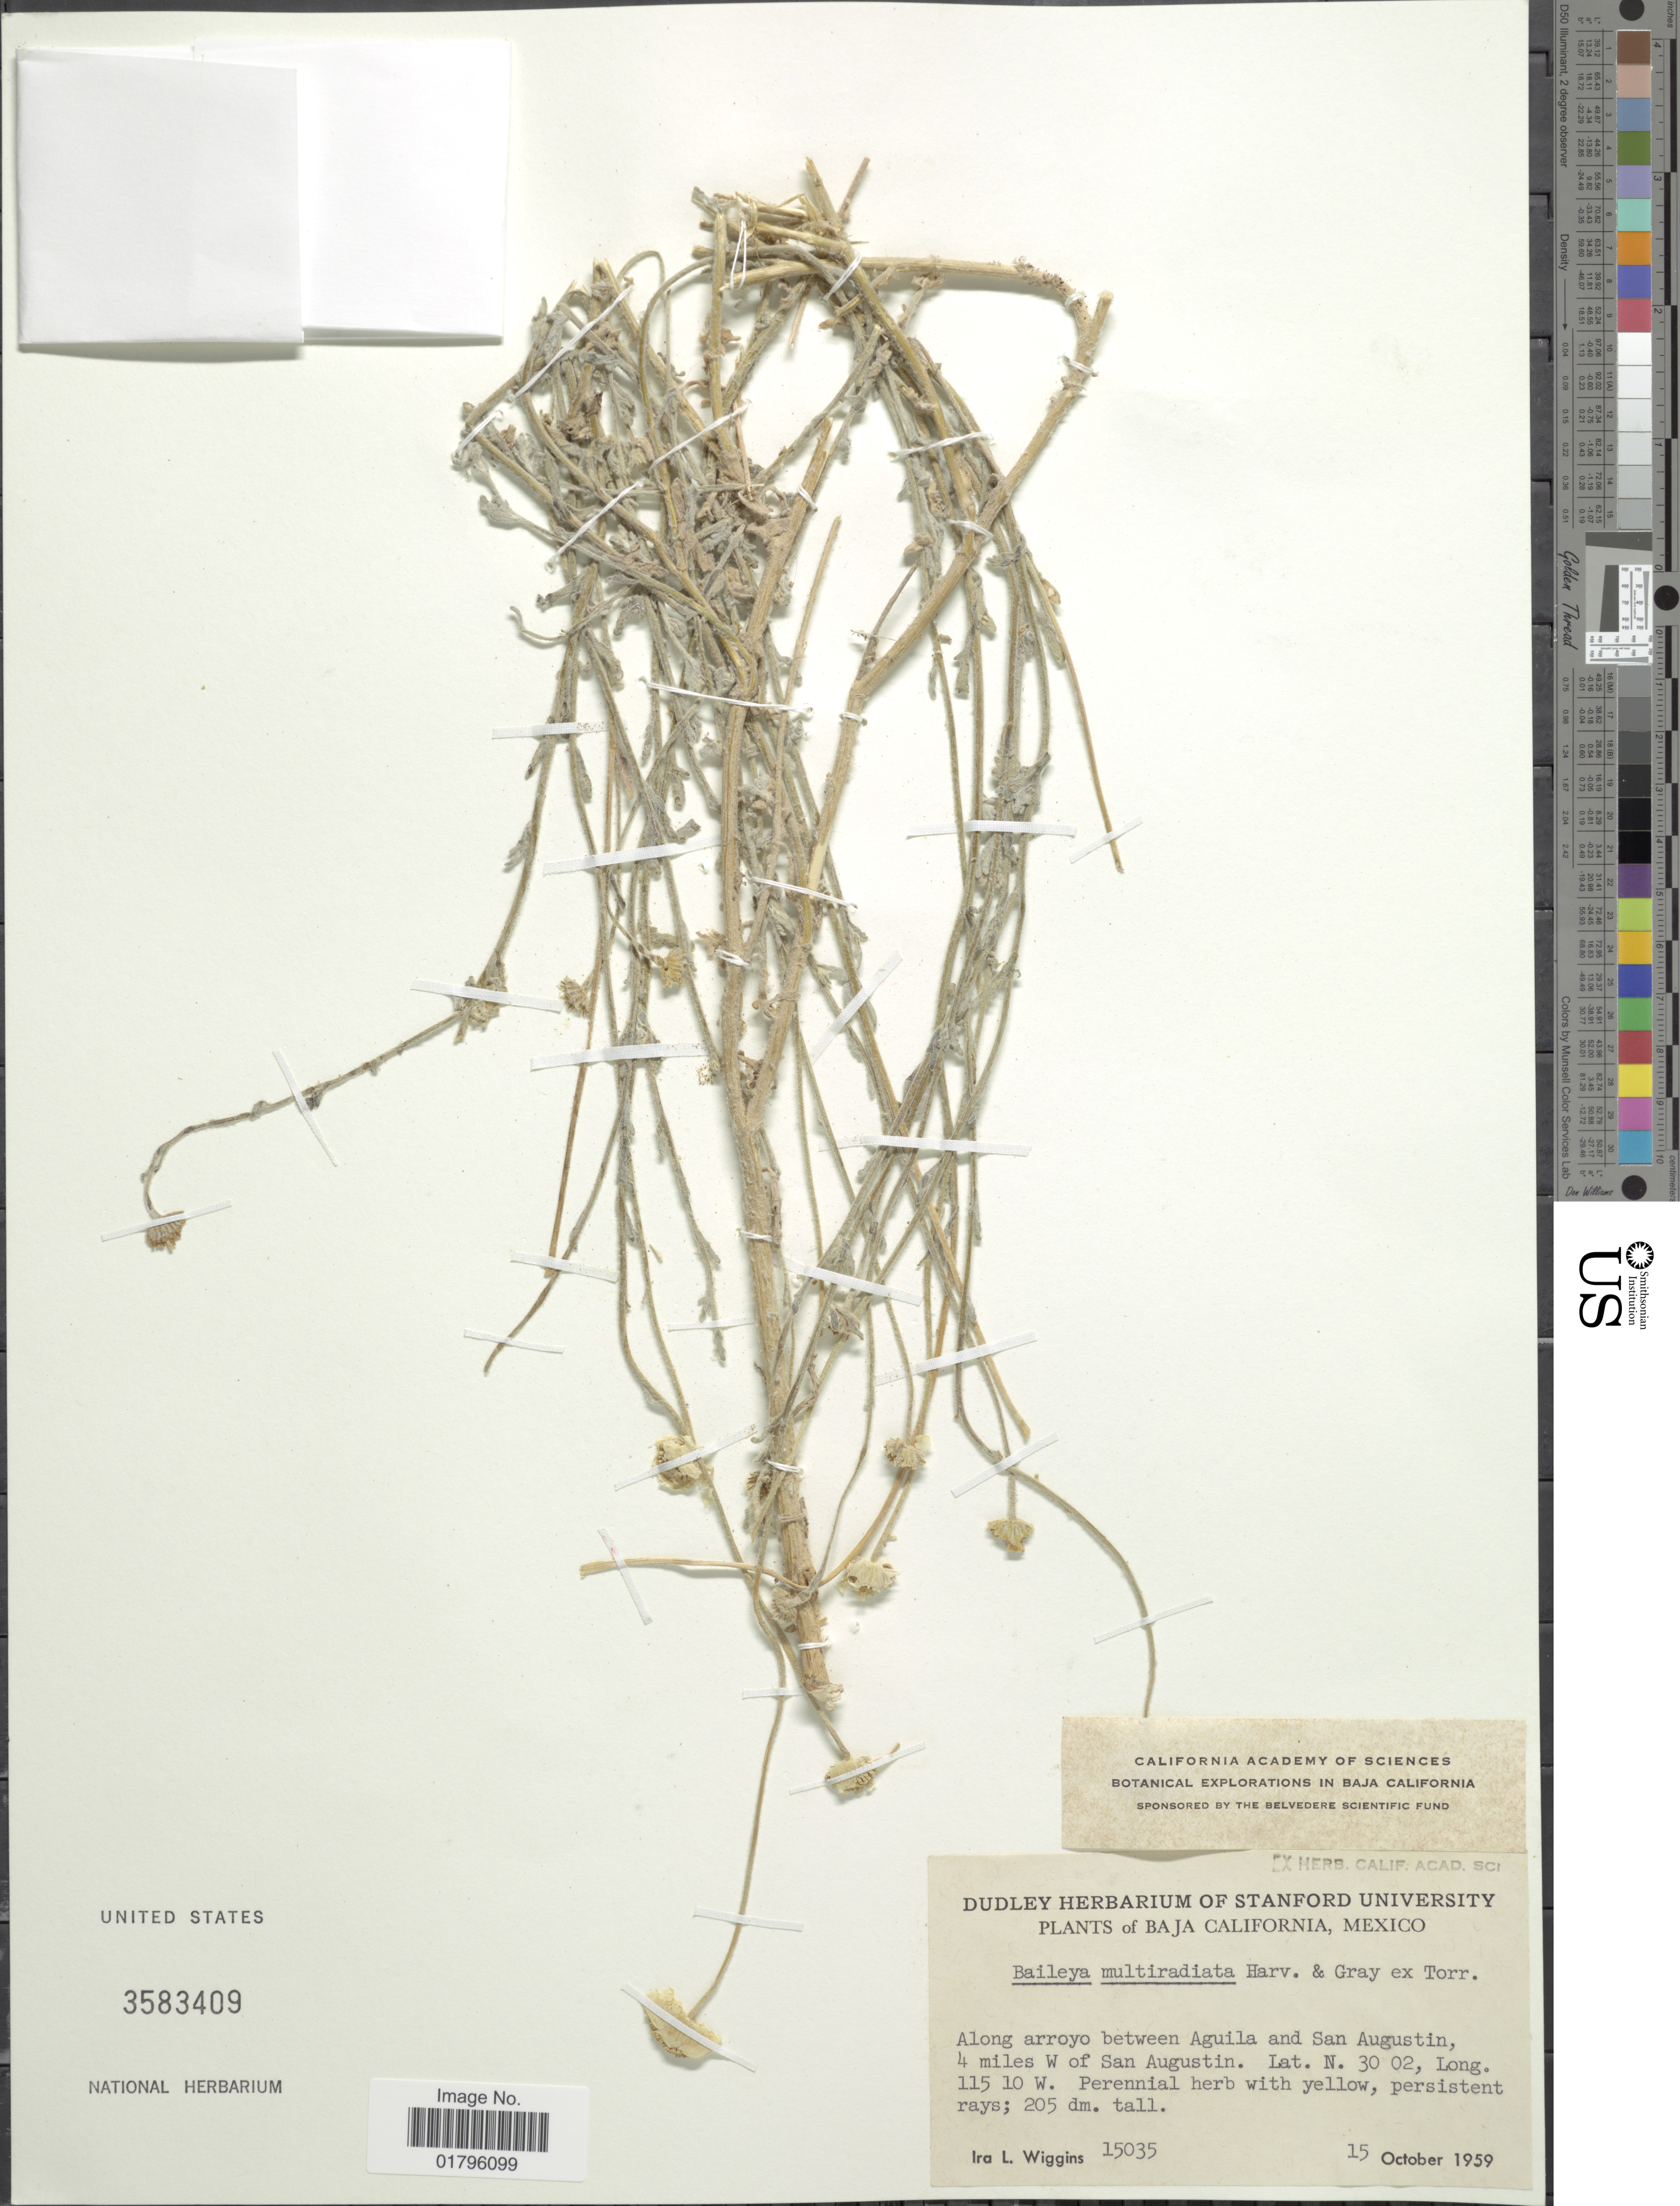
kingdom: Plantae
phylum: Tracheophyta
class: Magnoliopsida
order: Asterales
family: Asteraceae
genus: Baileya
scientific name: Baileya multiradiata var. thurberi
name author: (Rydb.) Kittell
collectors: I. L. Wiggins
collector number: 15035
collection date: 1959-10-15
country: Mexico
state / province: Baja California Sur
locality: Along arroyo between Aguila and San Augustin, 4 miles W of San Augustin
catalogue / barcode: US 3583409